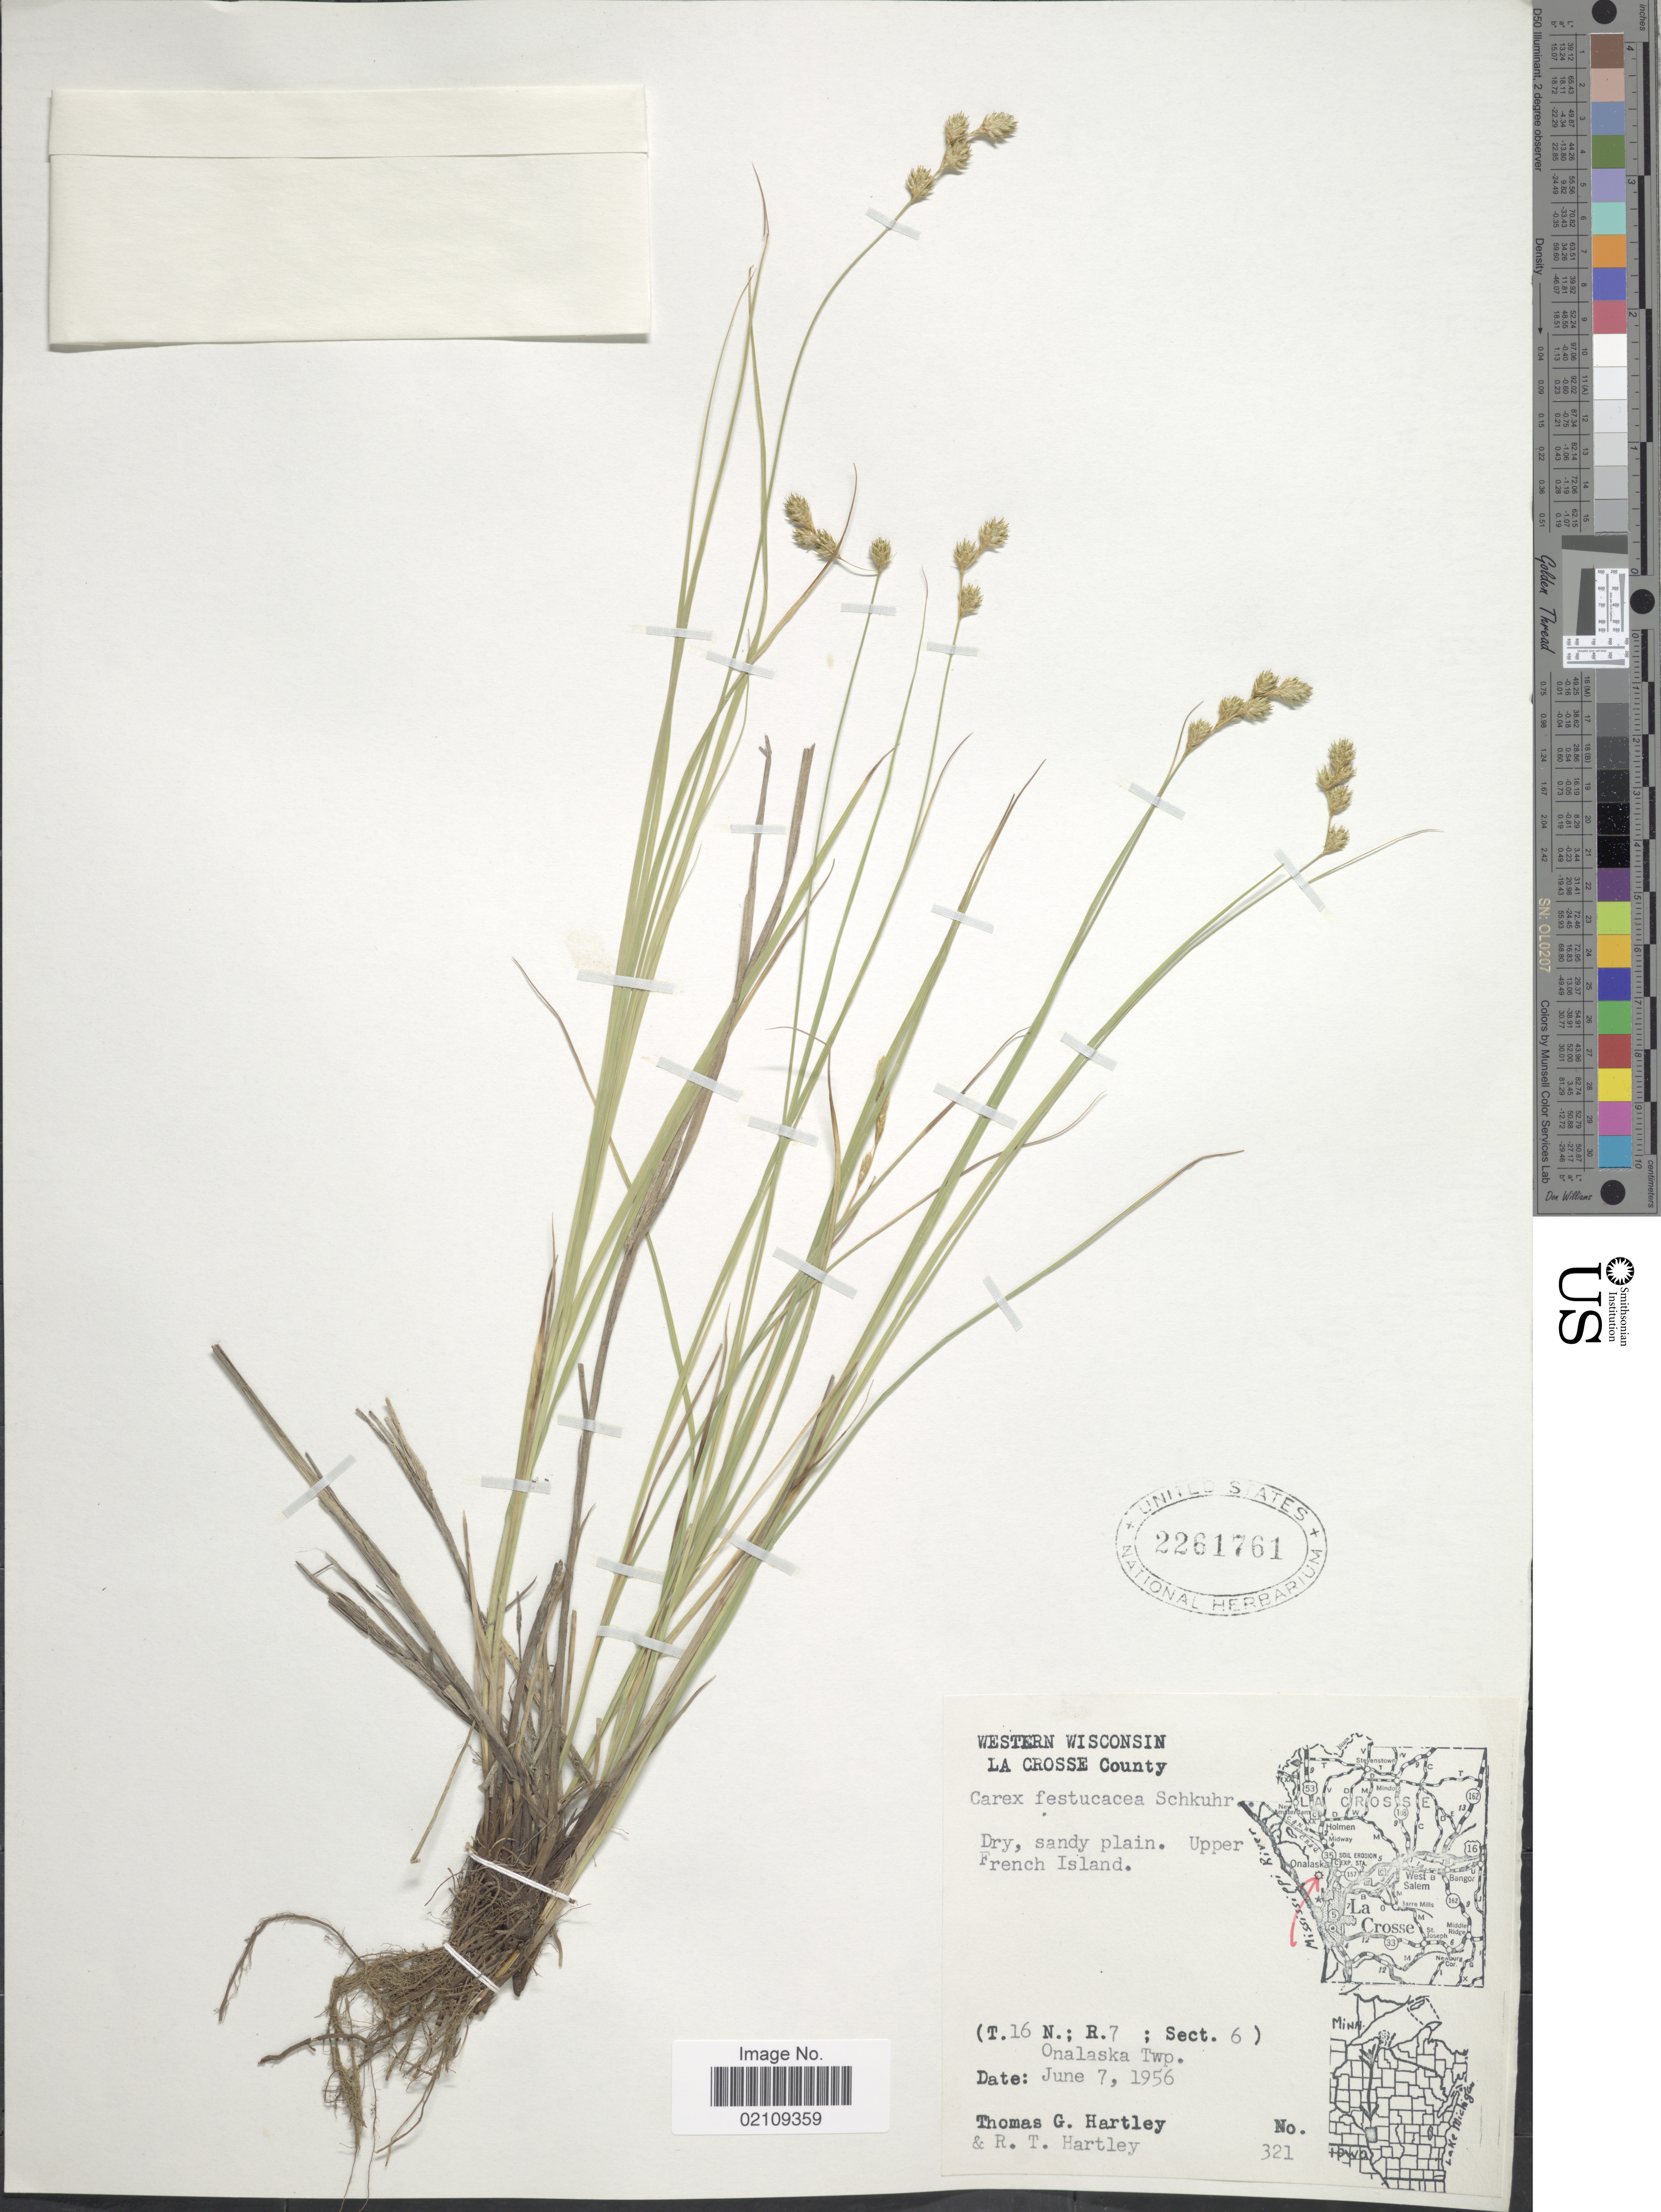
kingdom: Plantae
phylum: Tracheophyta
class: Liliopsida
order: Poales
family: Cyperaceae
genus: Carex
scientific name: Carex festucacea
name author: Willd.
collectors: T. G. Hartley & R. T. Hartley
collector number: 321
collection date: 1956-06-07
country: United States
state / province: Wisconsin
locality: Western Wisconsin, La Crosse County, Dry, sandy plain. Upper French Island (T. 16 N.; R.7 ; Sect 6) Onalaska Twp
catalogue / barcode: US 2261761